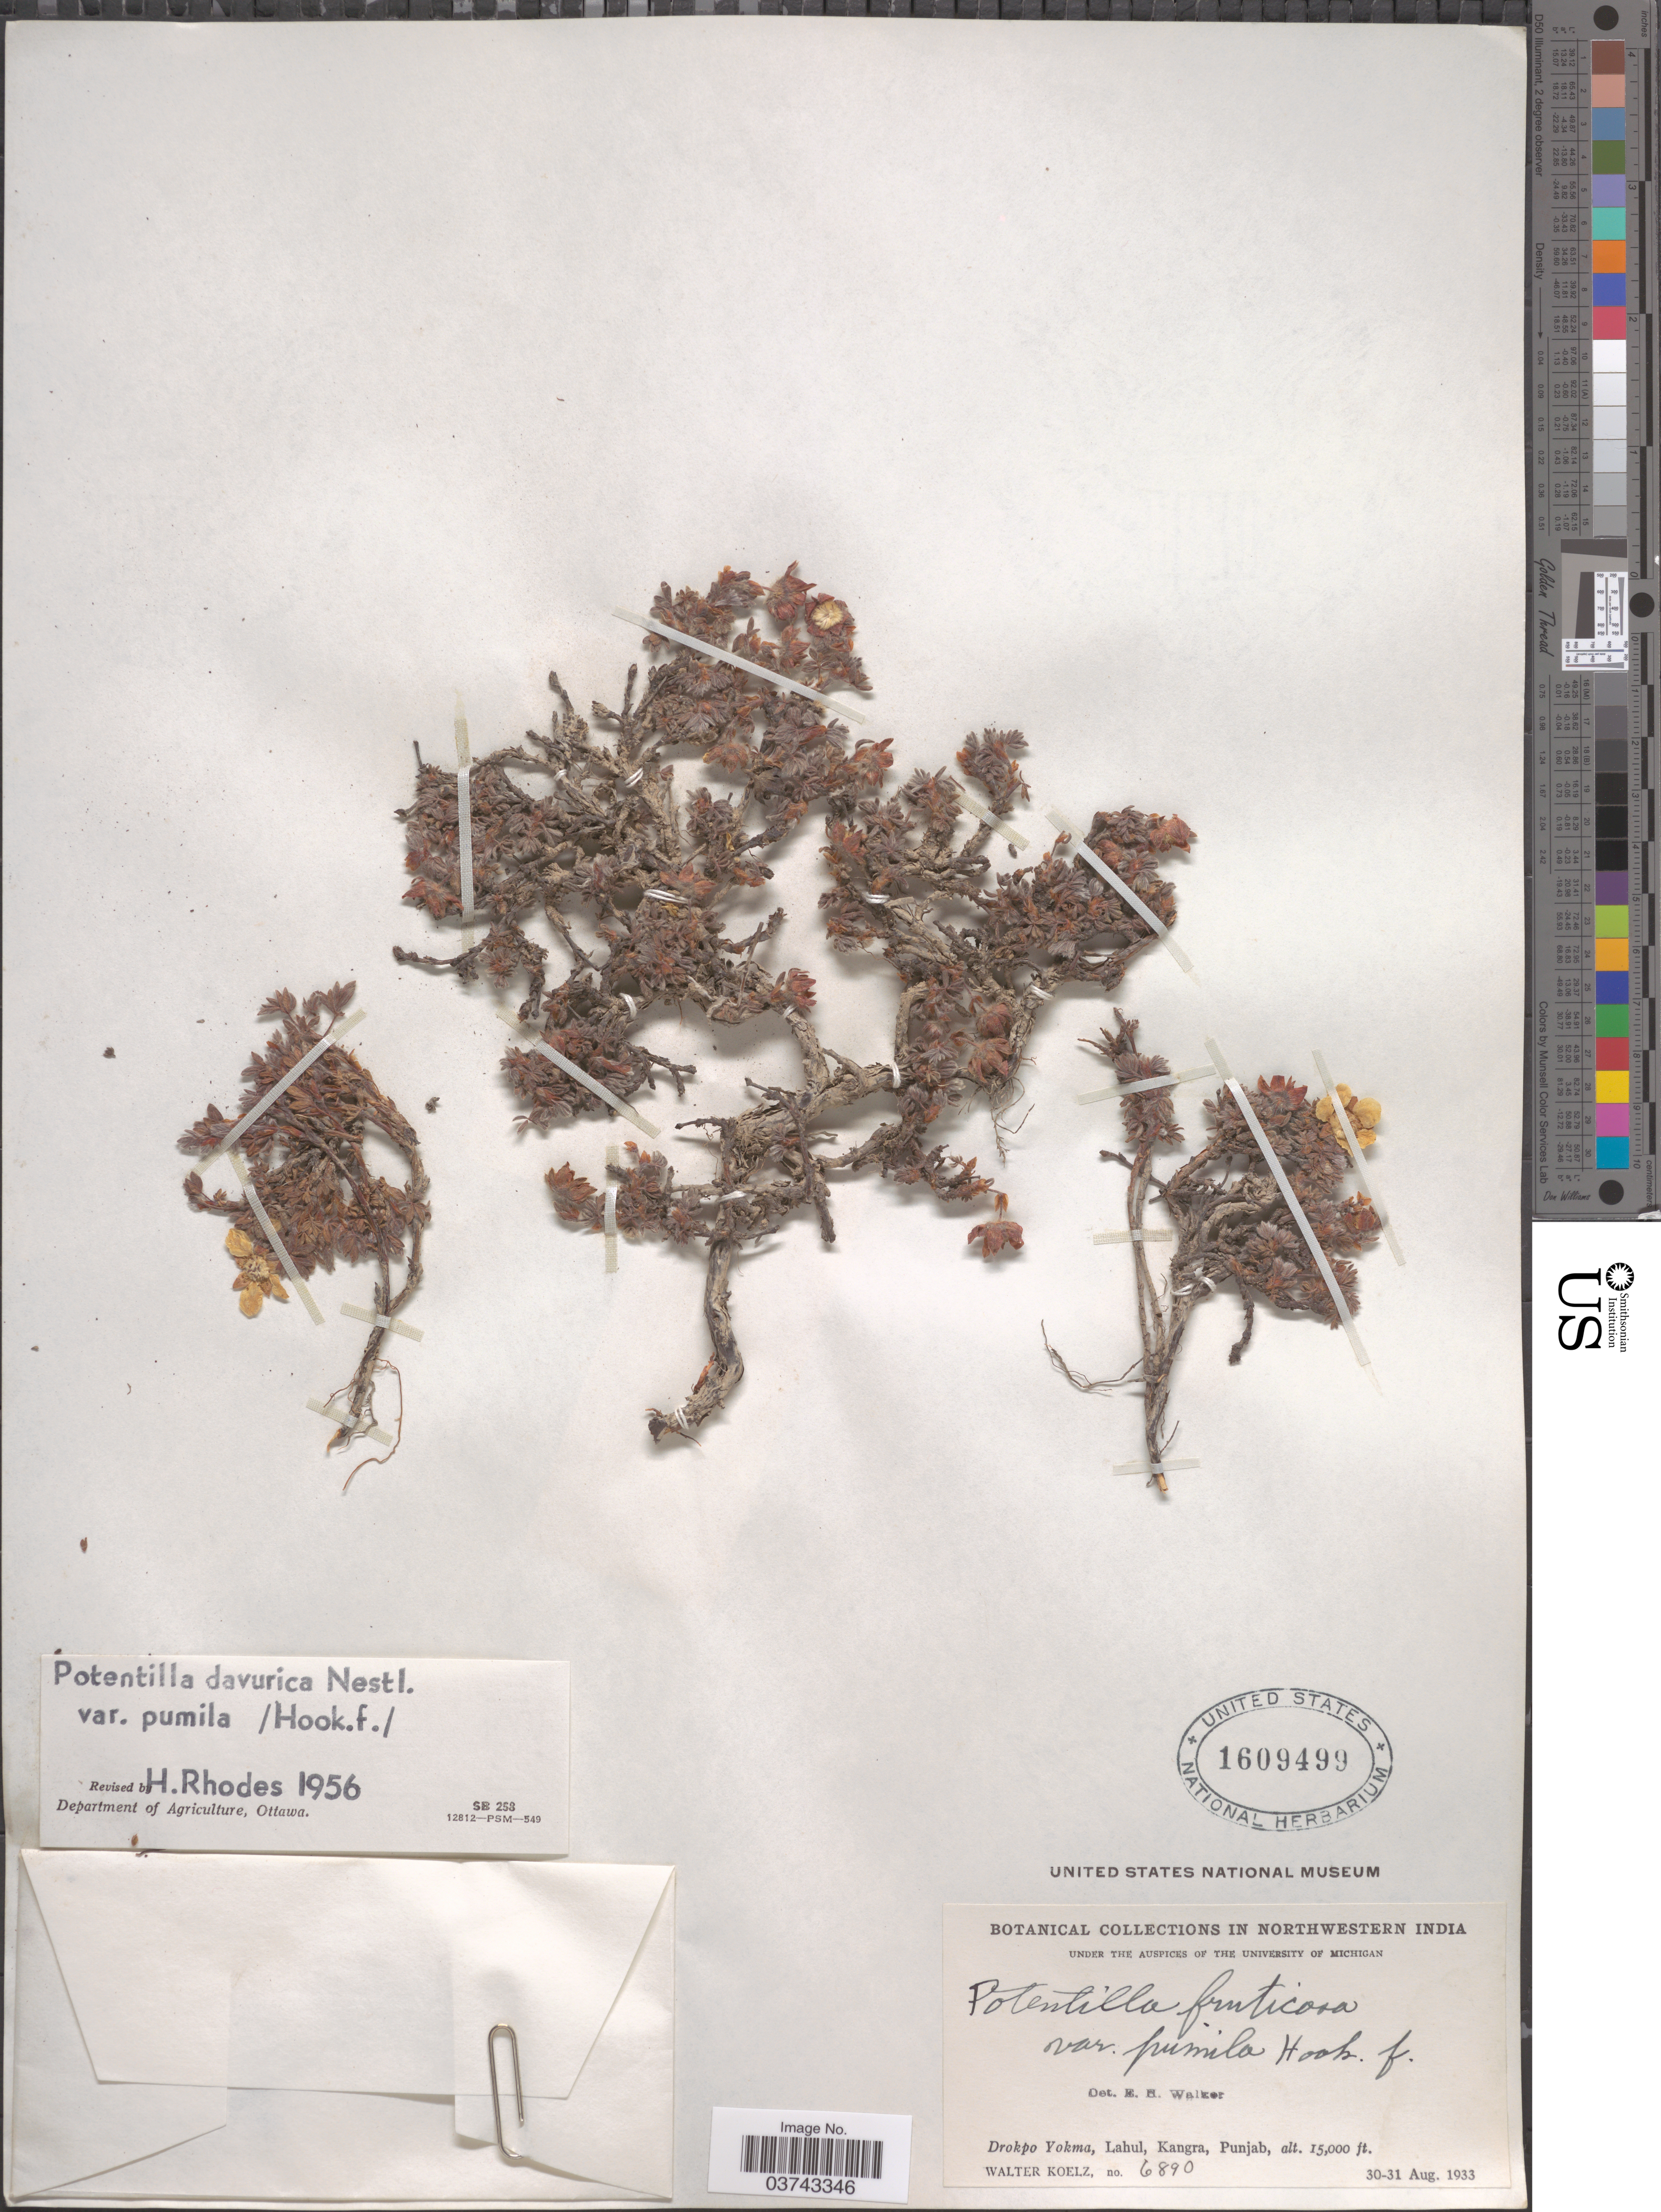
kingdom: Plantae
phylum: Tracheophyta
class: Magnoliopsida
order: Rosales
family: Rosaceae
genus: Dasiphora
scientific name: Dasiphora dryadanthoides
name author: Juz.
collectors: W. N. Koelz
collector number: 6890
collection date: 1933-08-30/1933-08-31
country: India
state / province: Punjab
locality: Northwestern India. Drokpo Yokma, Lahul, Kangra.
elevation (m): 4572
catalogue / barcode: US 1609499